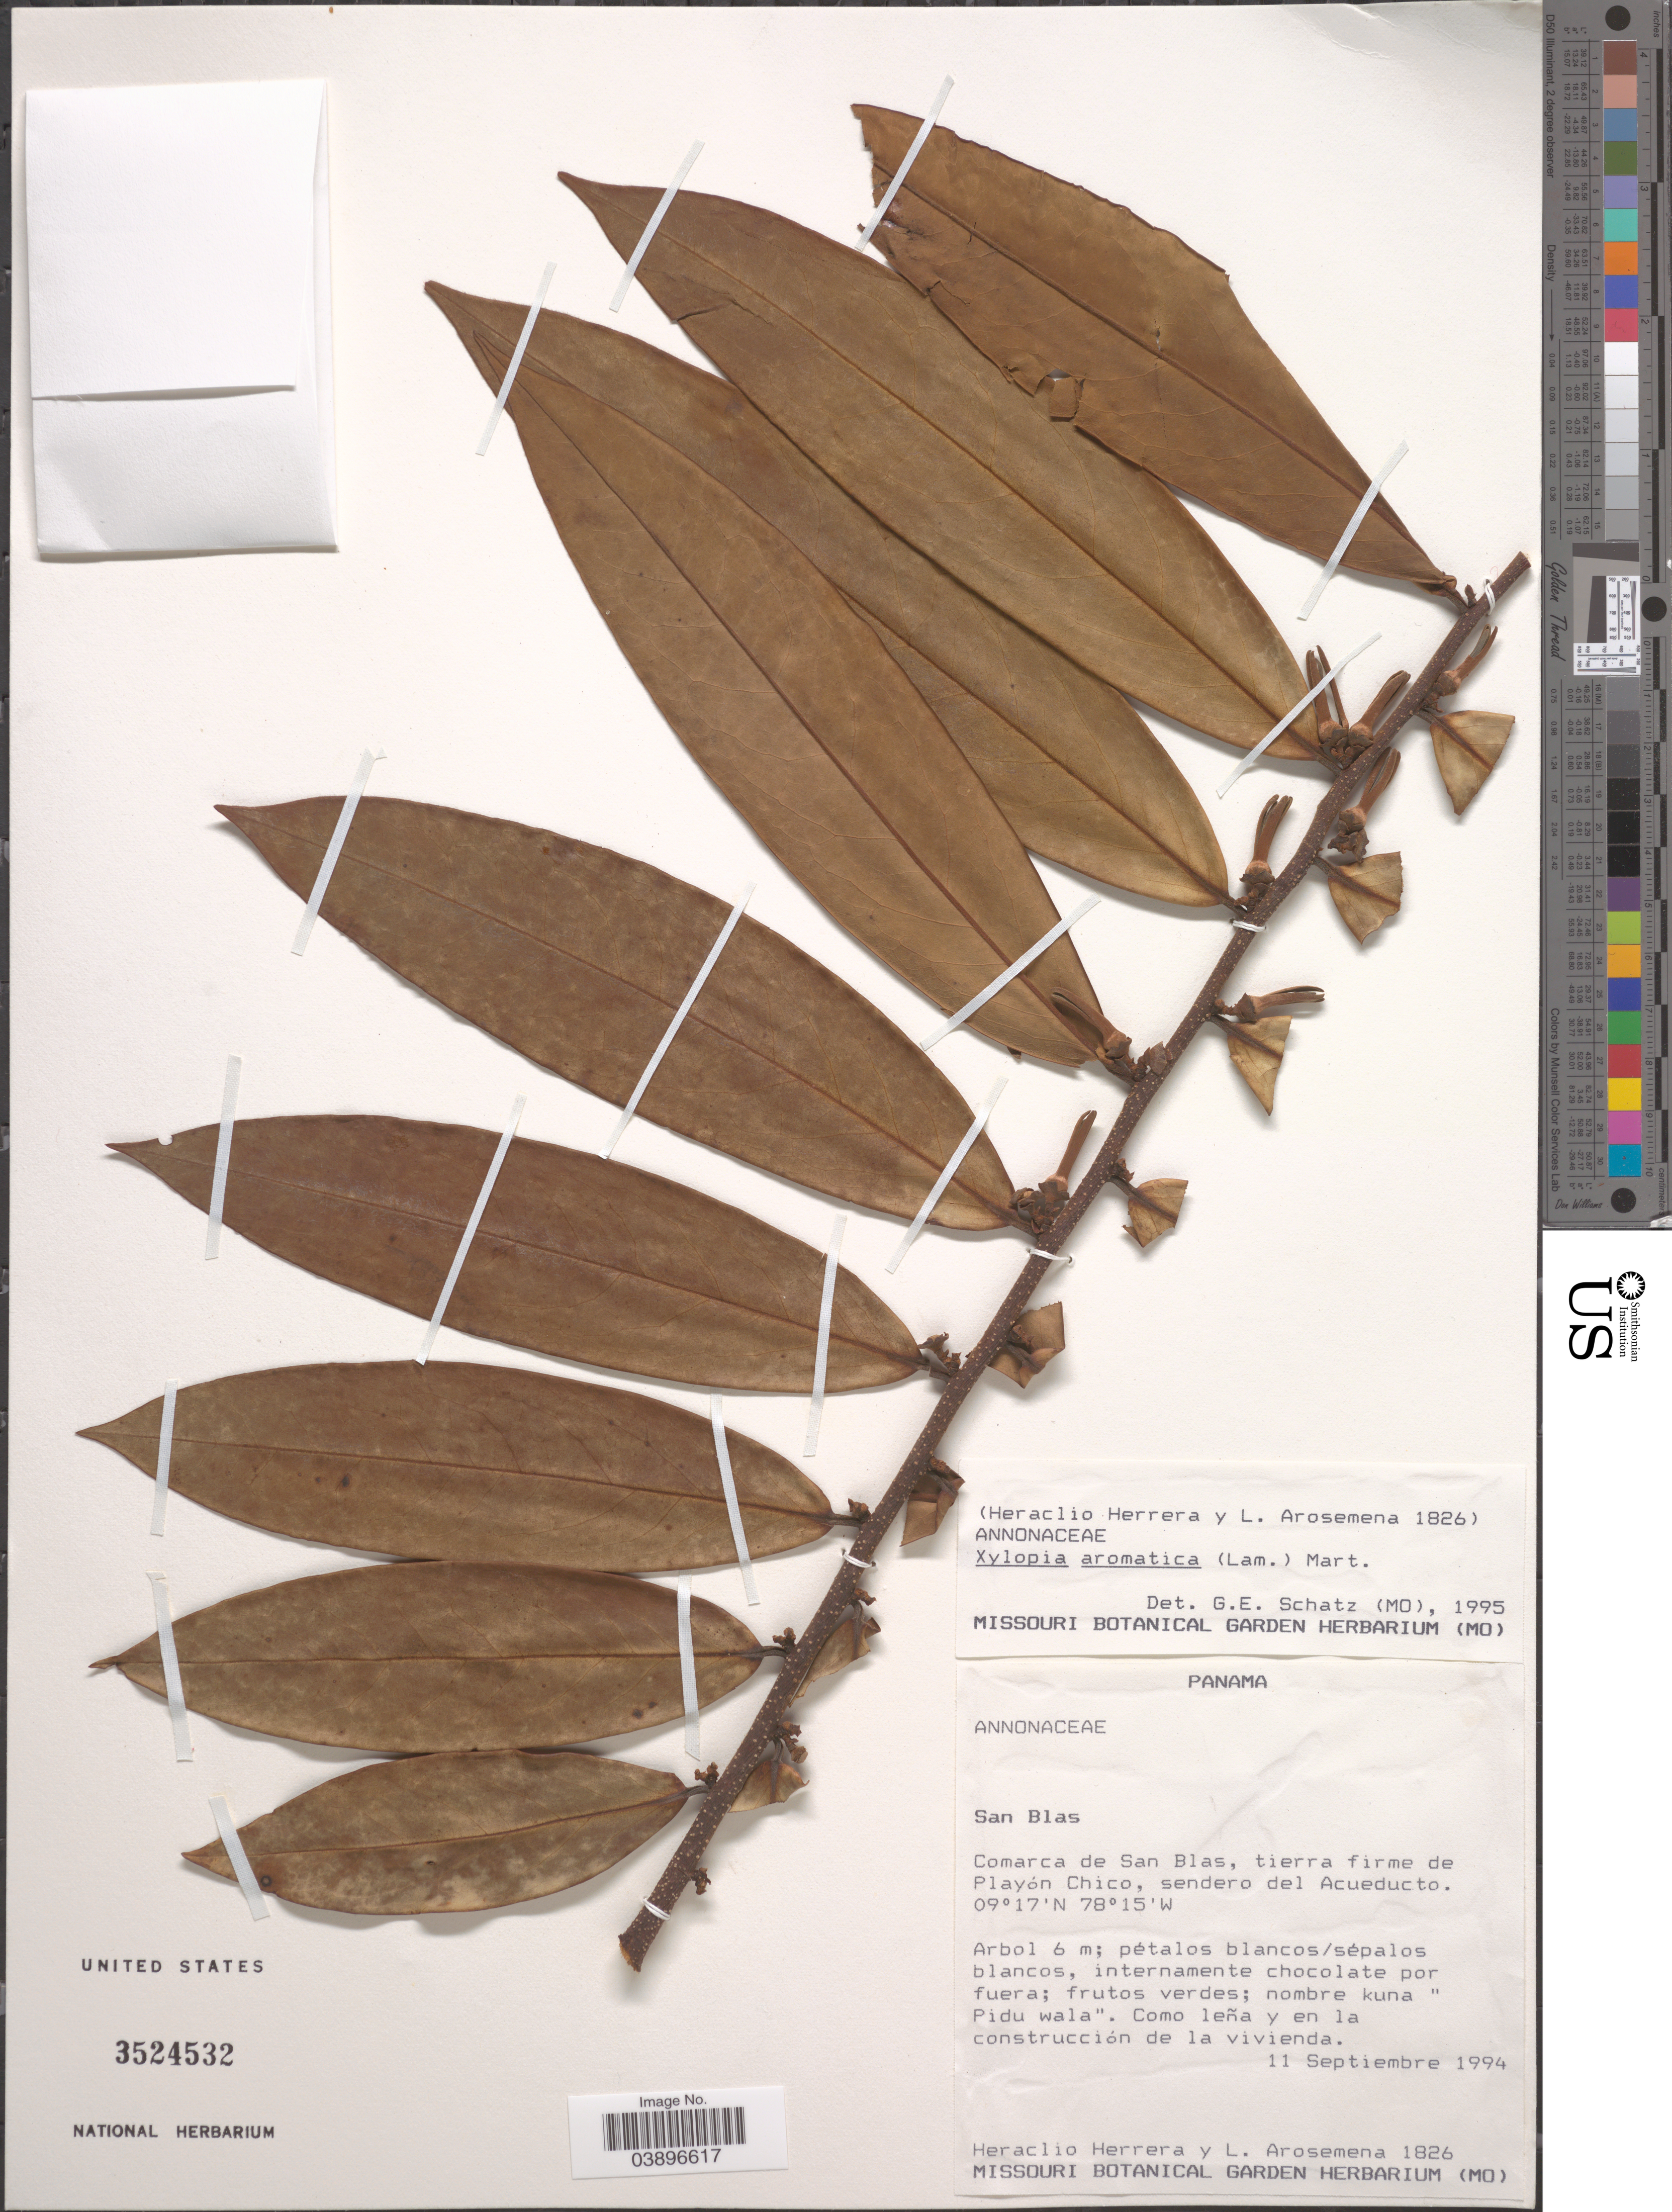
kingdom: Plantae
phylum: Tracheophyta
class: Magnoliopsida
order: Magnoliales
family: Annonaceae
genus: Xylopia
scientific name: Xylopia aromatica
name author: (Lam.) Mart.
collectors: H. Herrera & L. Arosemena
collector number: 1826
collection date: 1994-09-11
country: Panama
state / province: Kuna Yala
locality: San Blas. Comarca de San Blas, tierra firme de Playón Chico, sendero del Acueducto.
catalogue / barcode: US 3524532